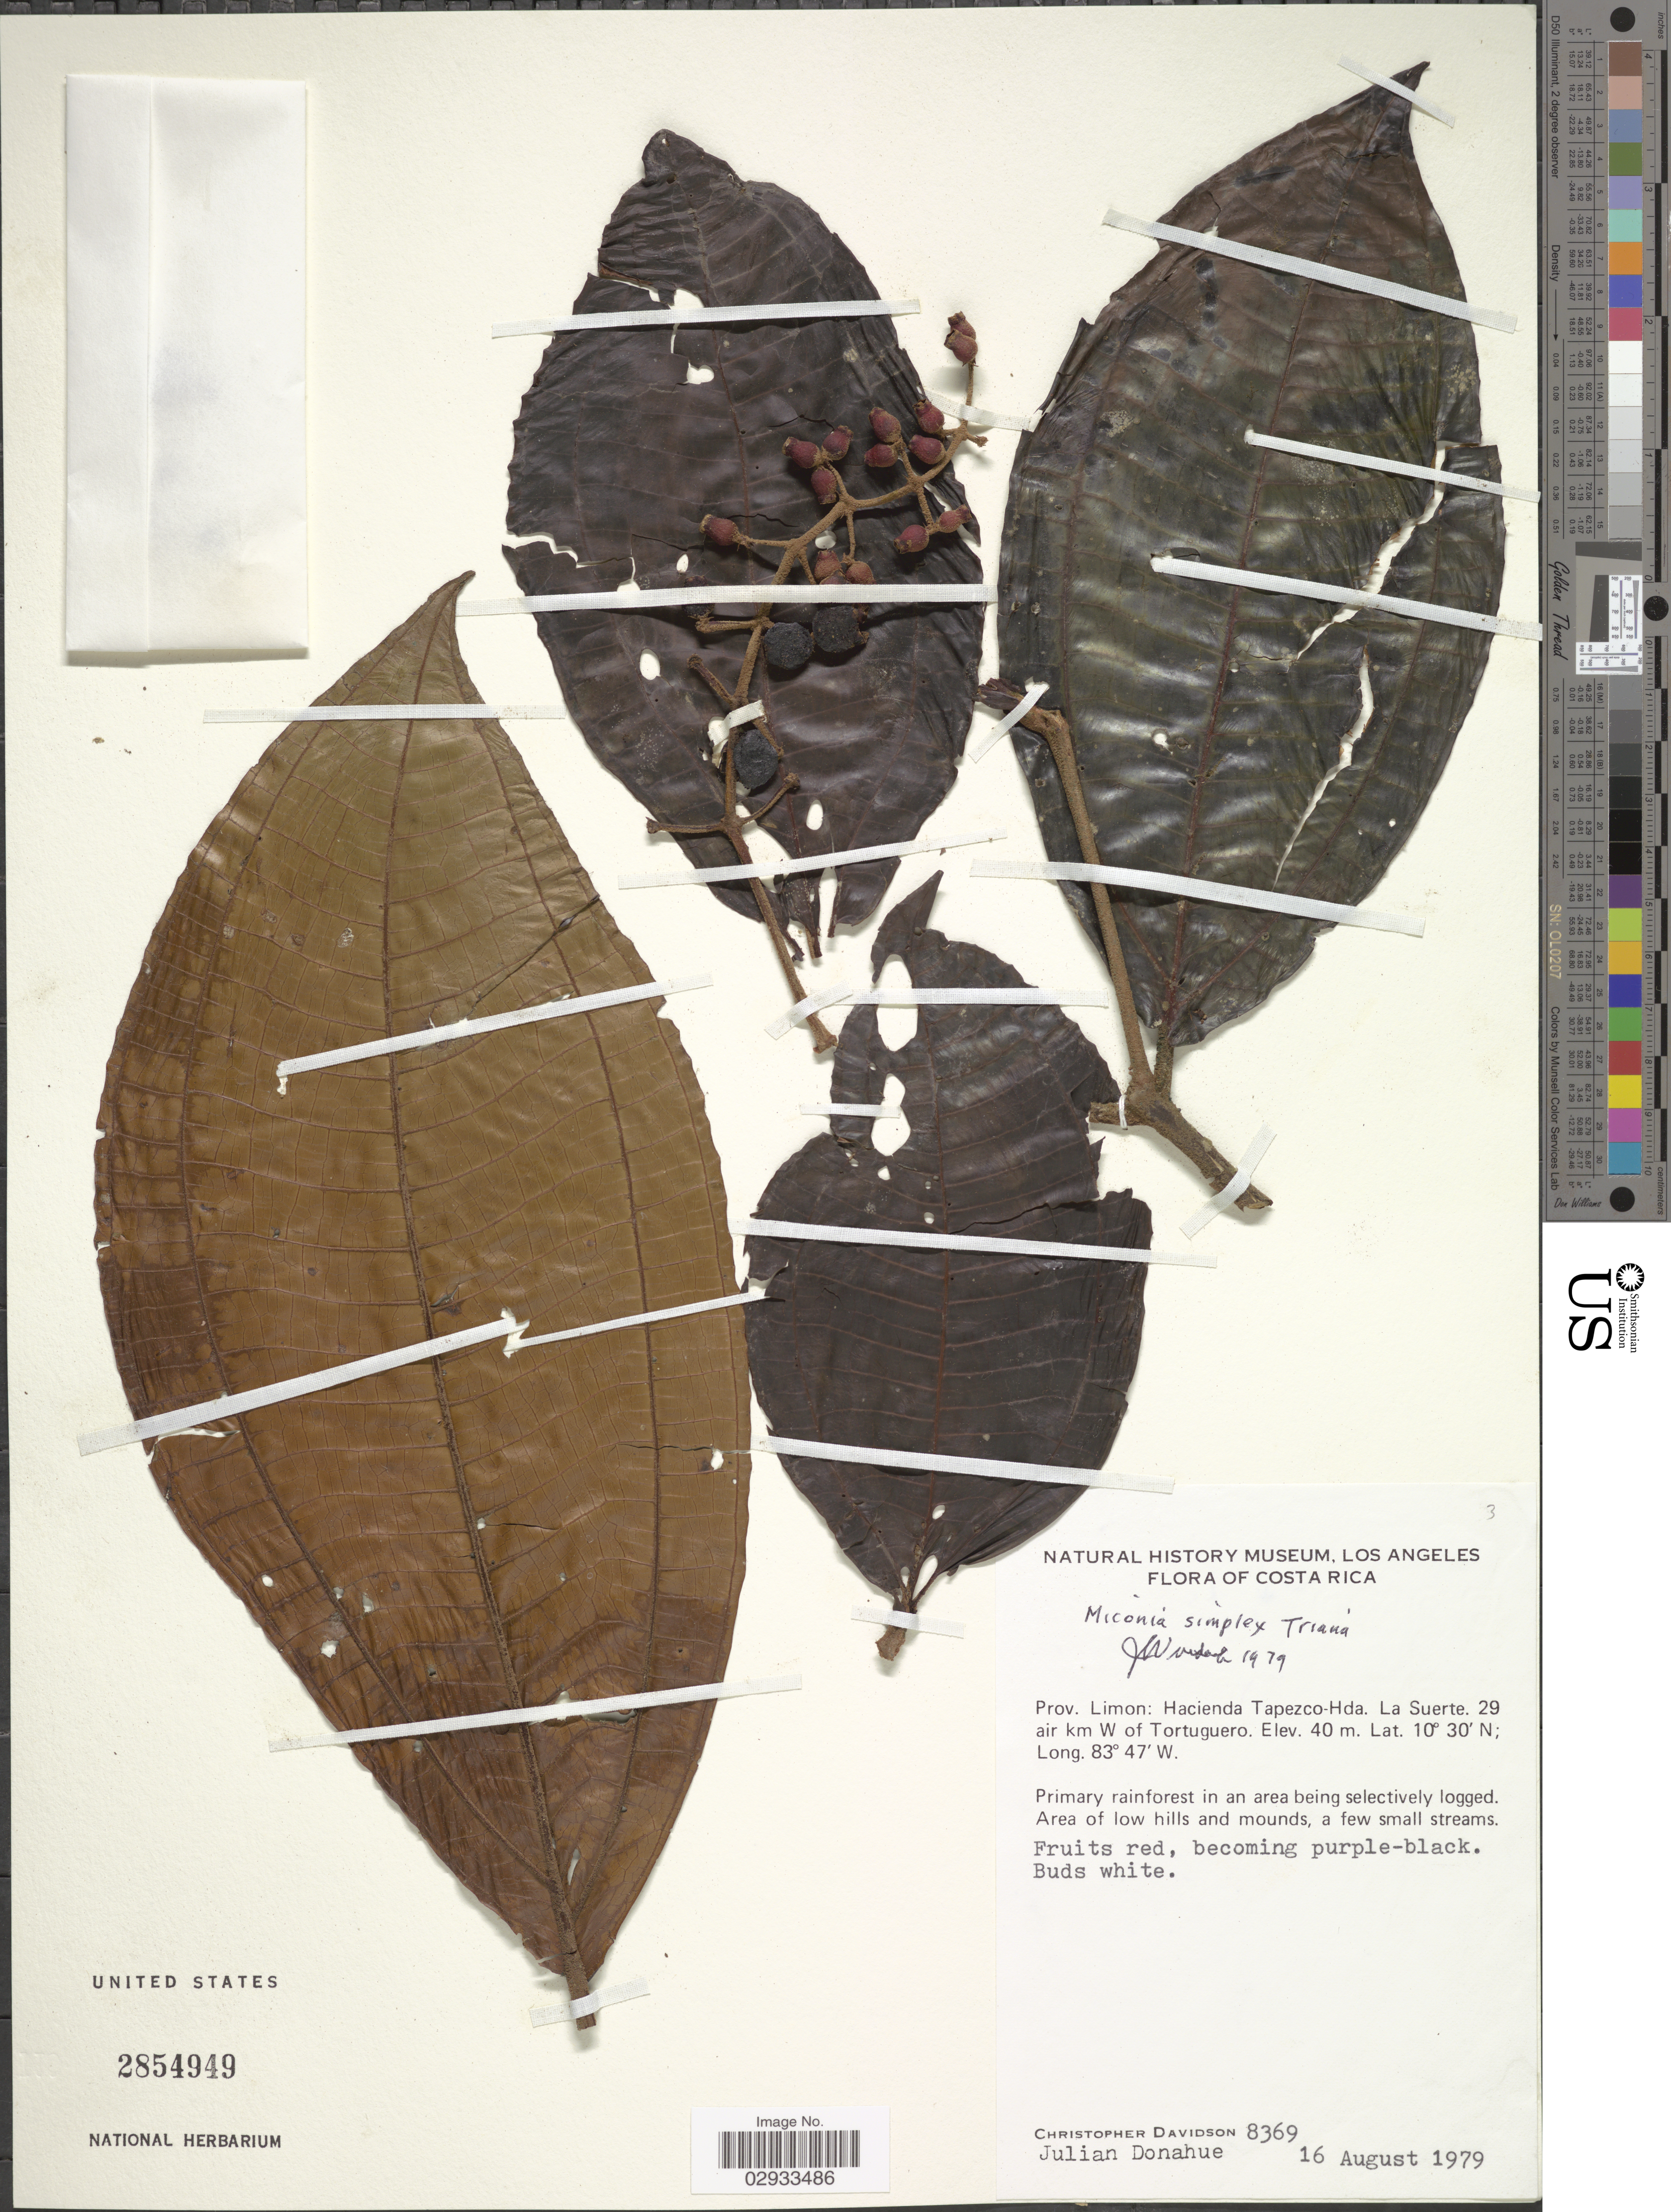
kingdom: Plantae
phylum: Tracheophyta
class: Magnoliopsida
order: Myrtales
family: Melastomataceae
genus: Miconia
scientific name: Miconia simplex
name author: Triana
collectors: C. Davidson & J. Donahue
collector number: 8369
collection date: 1979-08-16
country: Costa Rica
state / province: Limón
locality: Hacienda Tapezco-Hda. La Suerte. 29 air km W of Tortuguero.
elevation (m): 40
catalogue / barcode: US 2854949